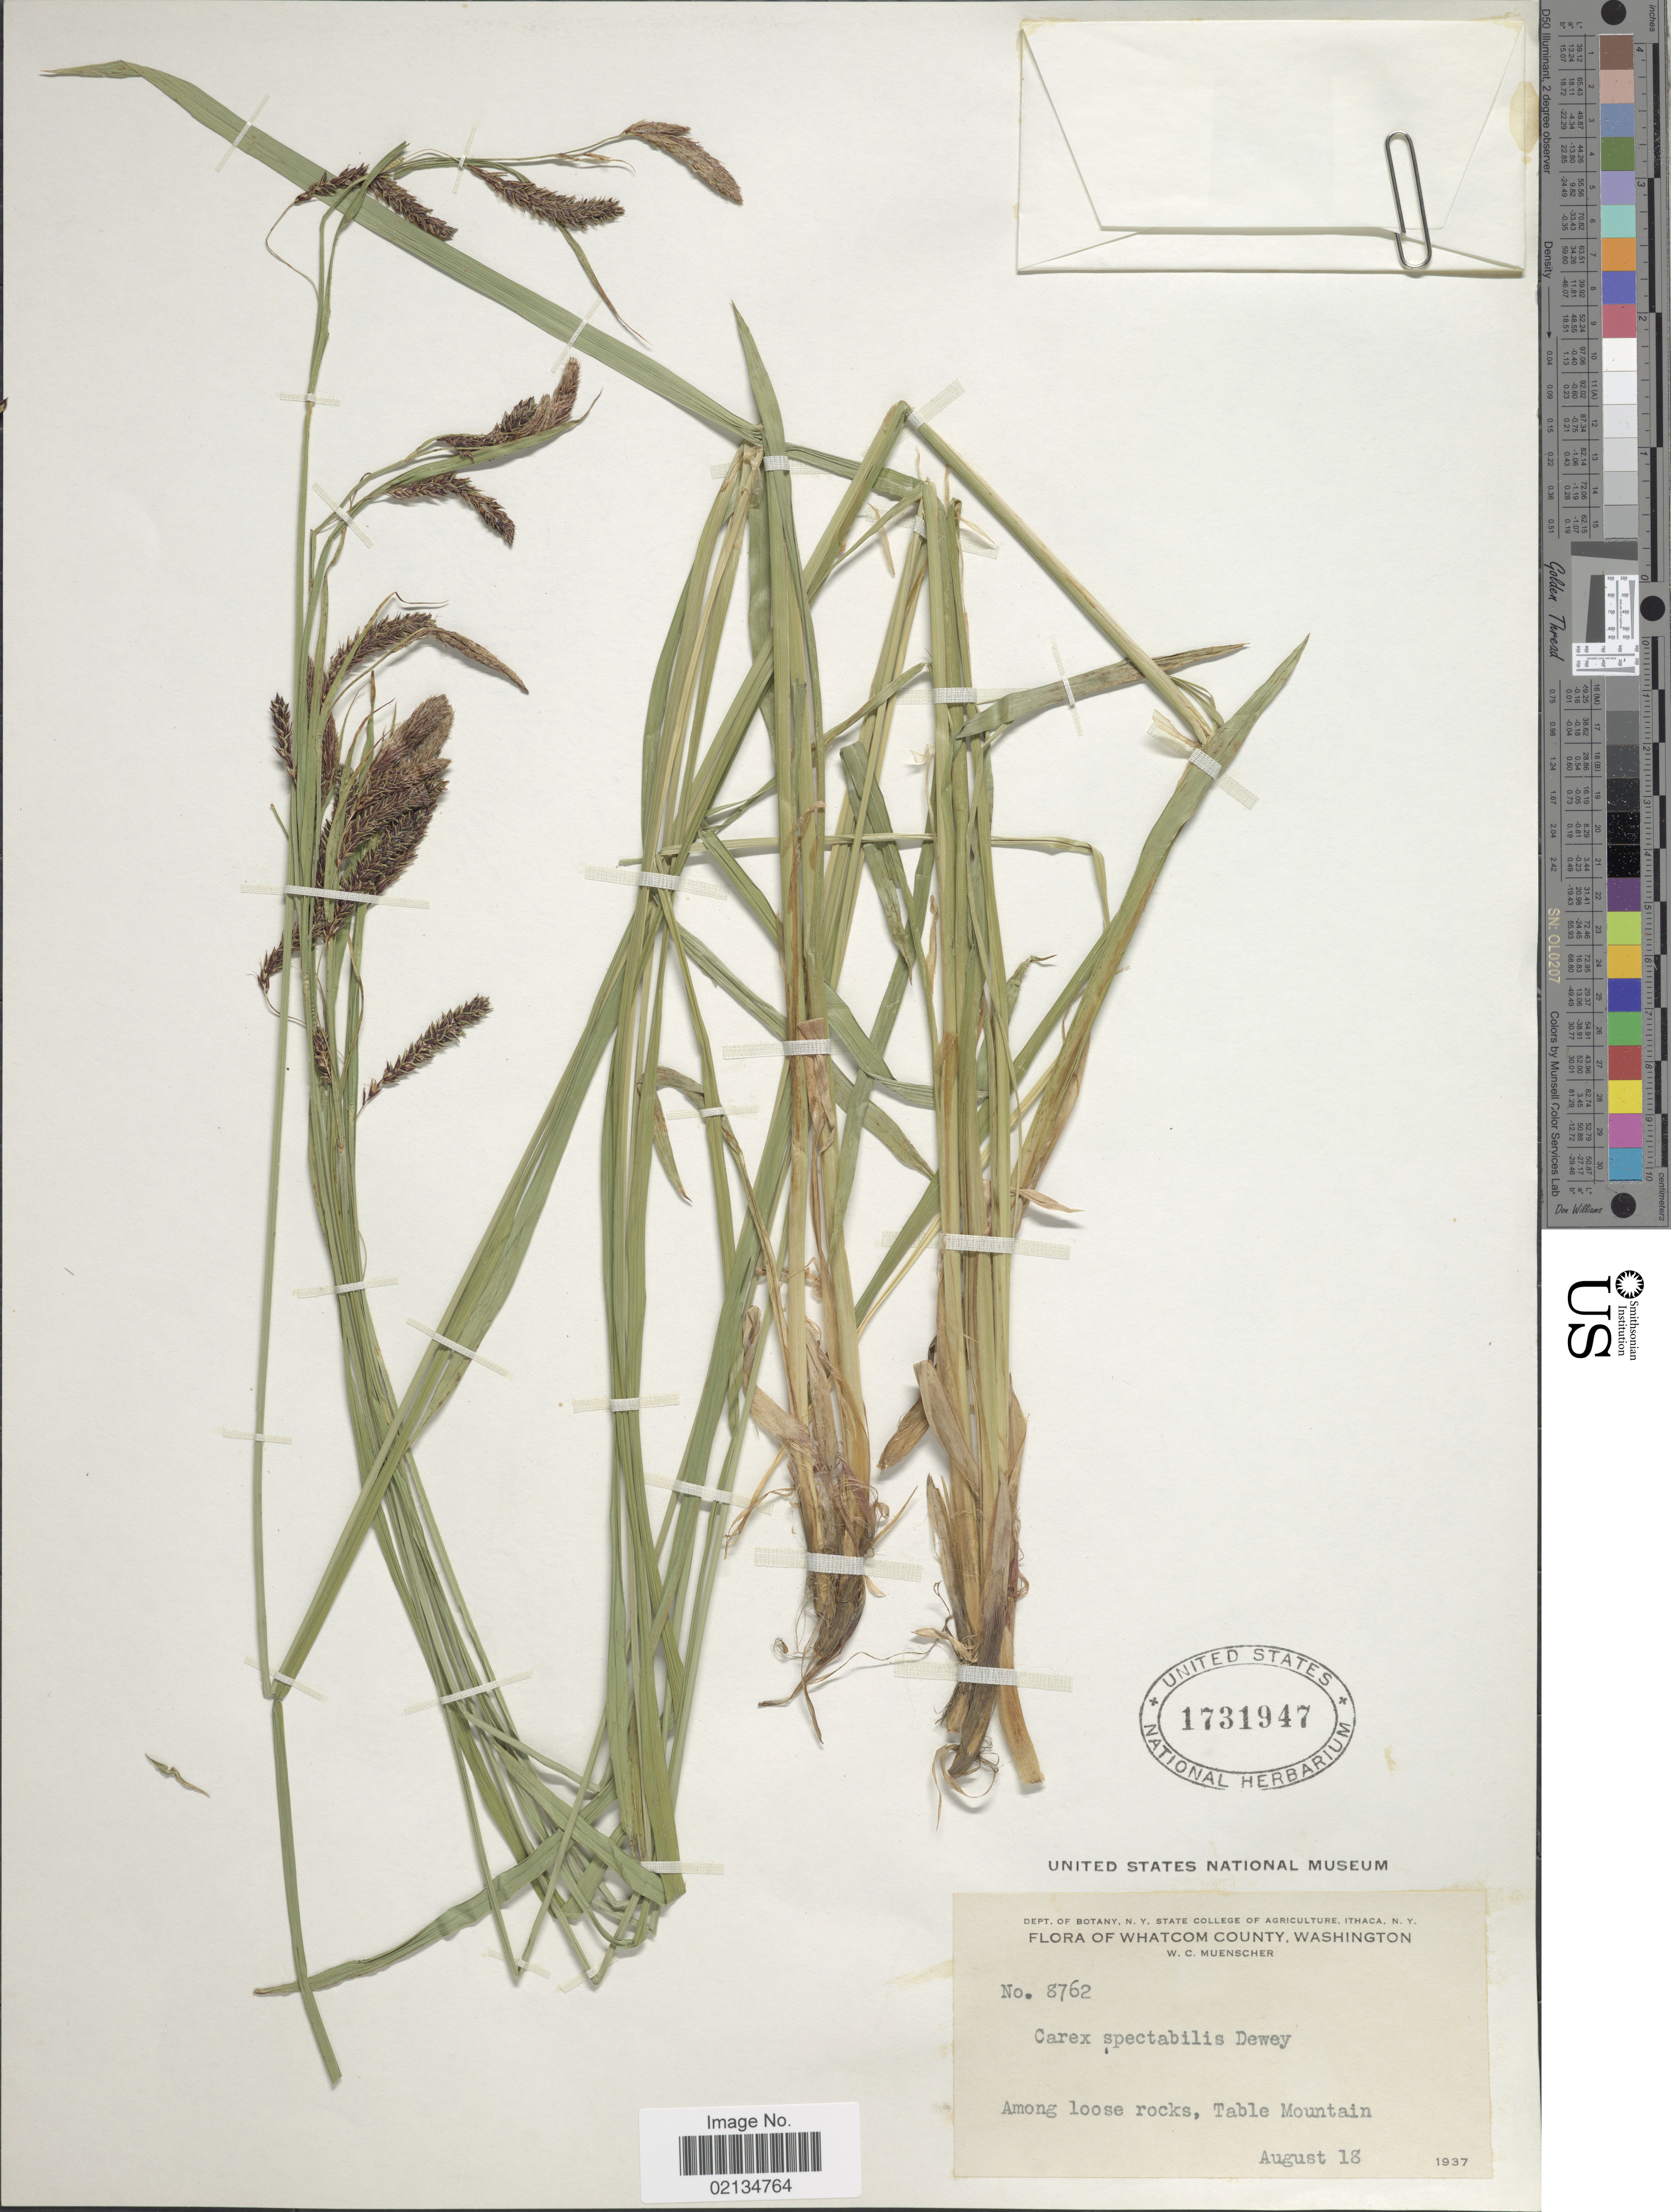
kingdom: Plantae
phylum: Tracheophyta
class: Liliopsida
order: Poales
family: Cyperaceae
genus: Carex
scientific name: Carex spectabilis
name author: Dewey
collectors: W. Muenscher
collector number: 8762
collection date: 1937-08-18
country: United States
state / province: Washington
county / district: Whatcom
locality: Whatcom County. Among loose rocks, Table Mountain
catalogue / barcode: US 1731947